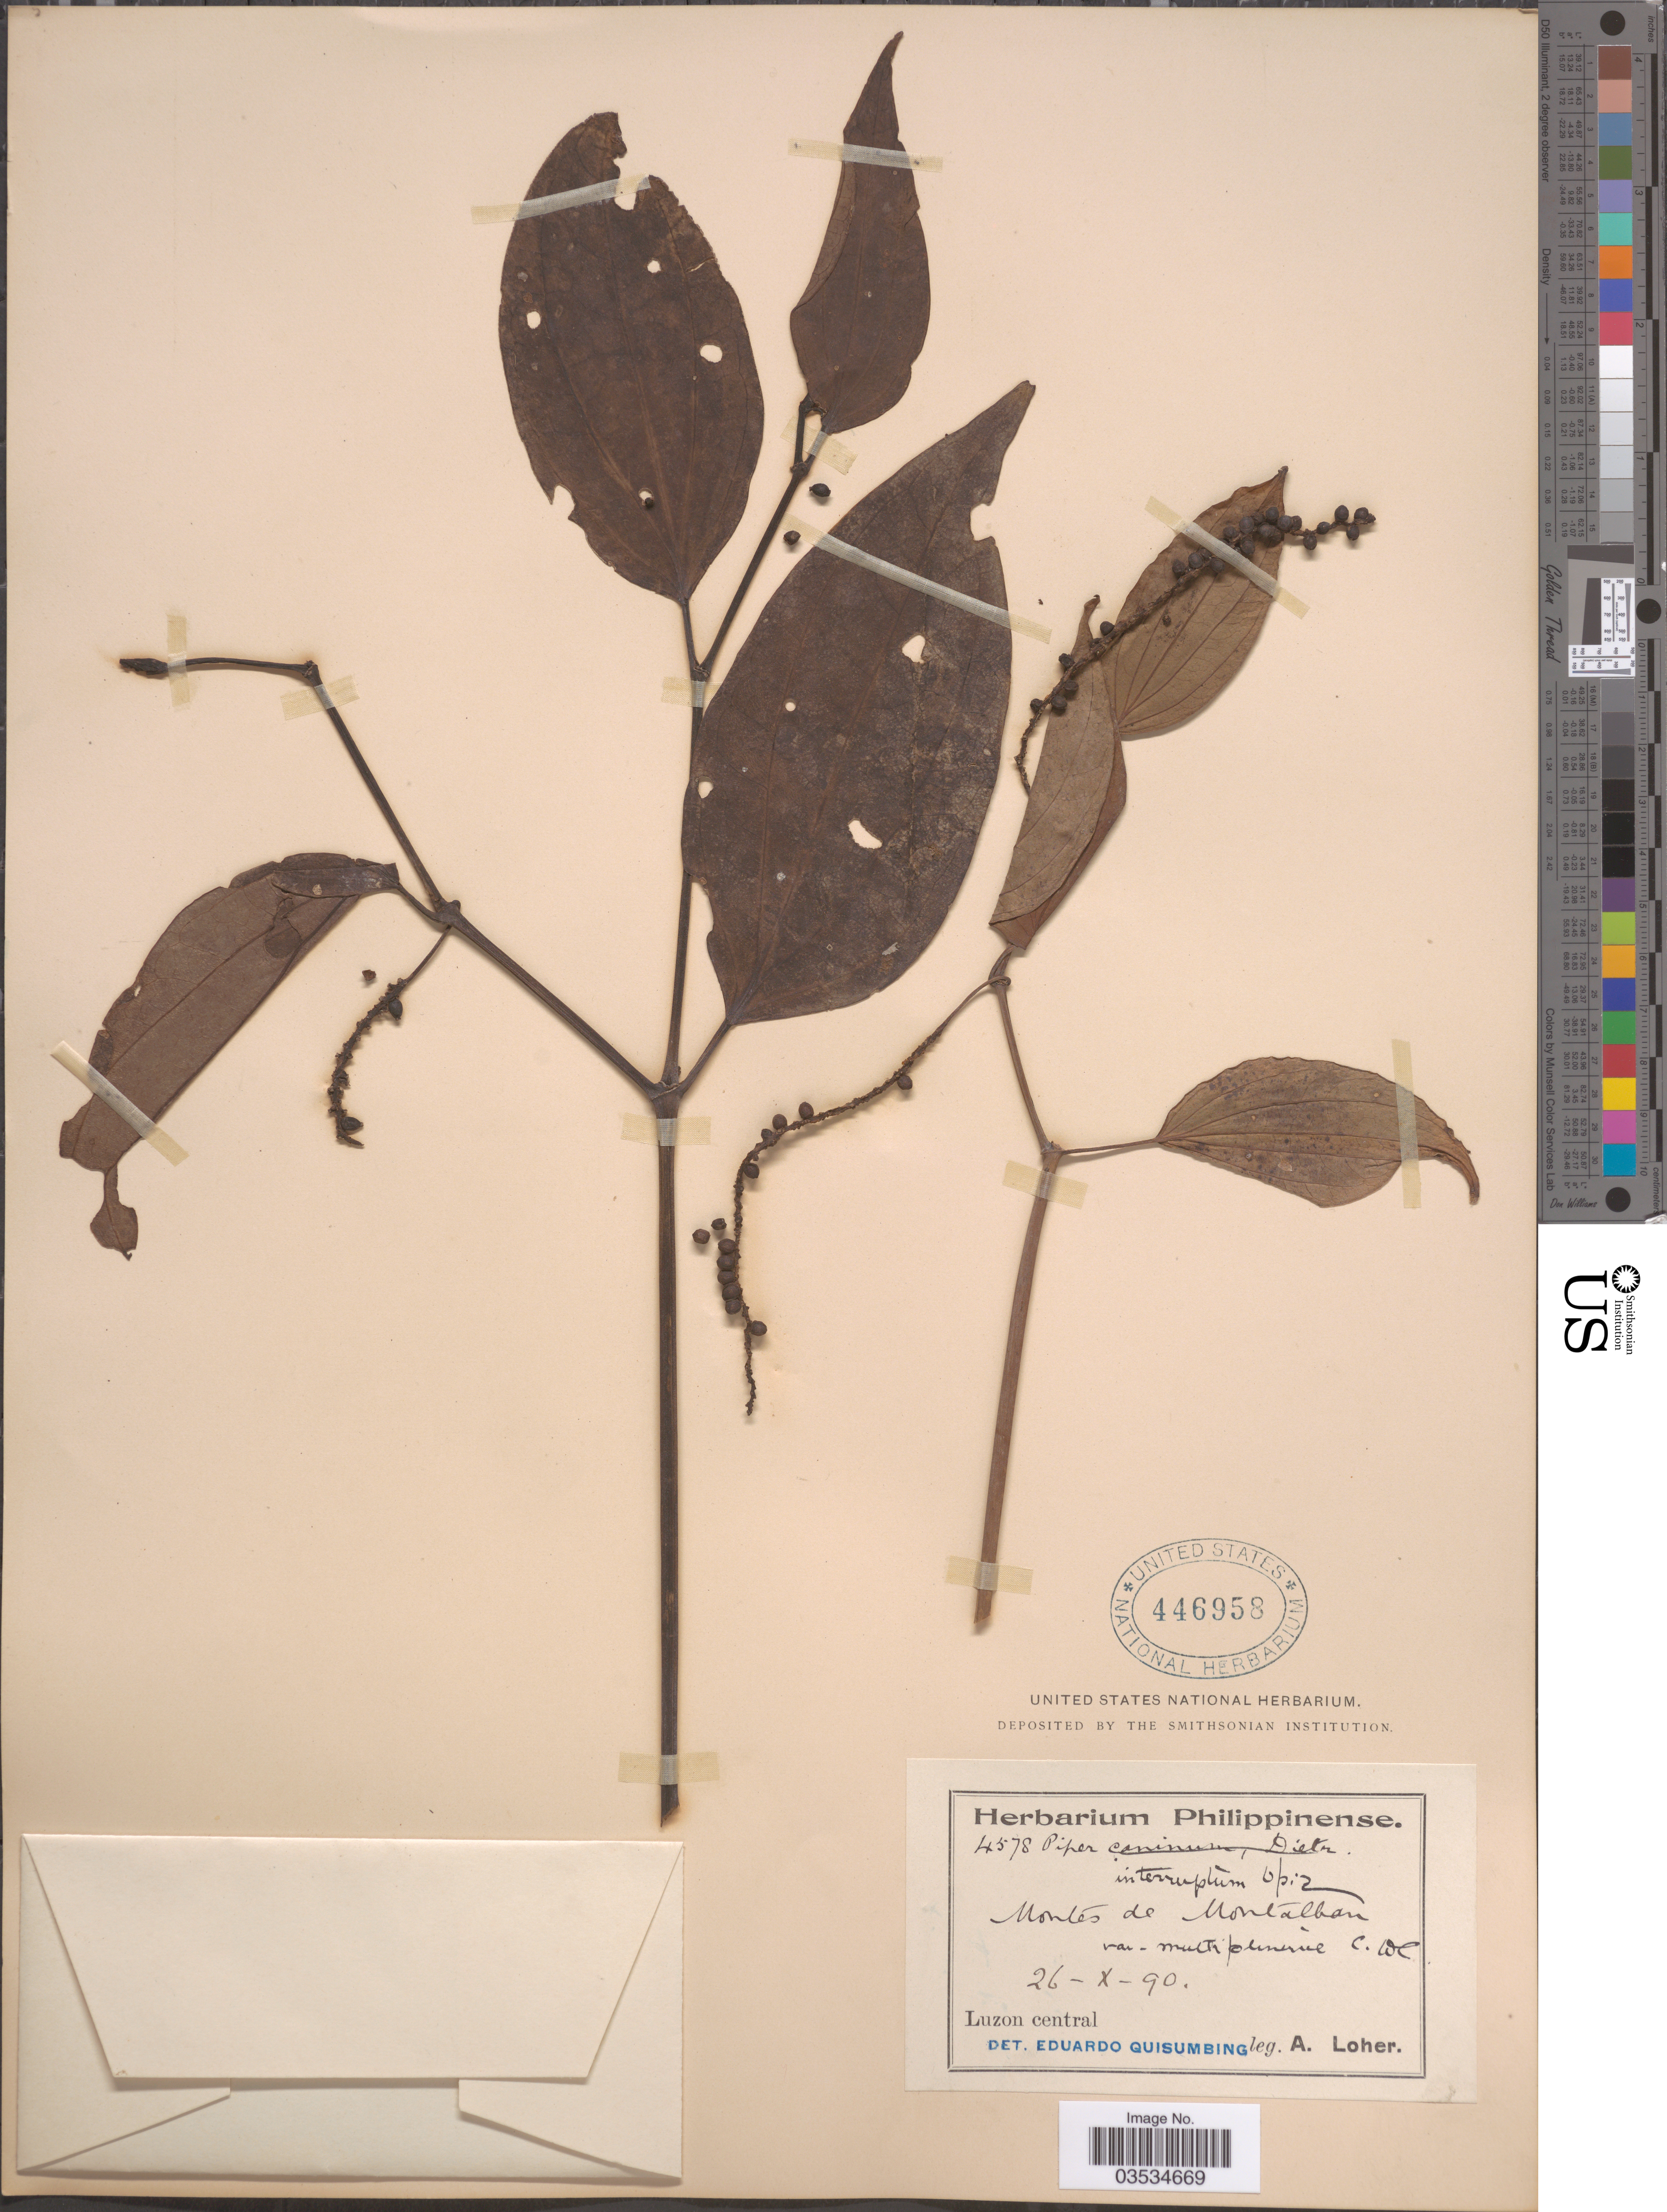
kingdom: Plantae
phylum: Tracheophyta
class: Magnoliopsida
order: Piperales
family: Piperaceae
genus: Piper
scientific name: Piper interruptum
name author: Opiz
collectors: A. Loher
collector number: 4578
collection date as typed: Transcribed d/m/y: 26/10/90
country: Philippines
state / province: Central Luzon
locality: Montes de Montalban. Luzon central.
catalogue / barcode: US 446958